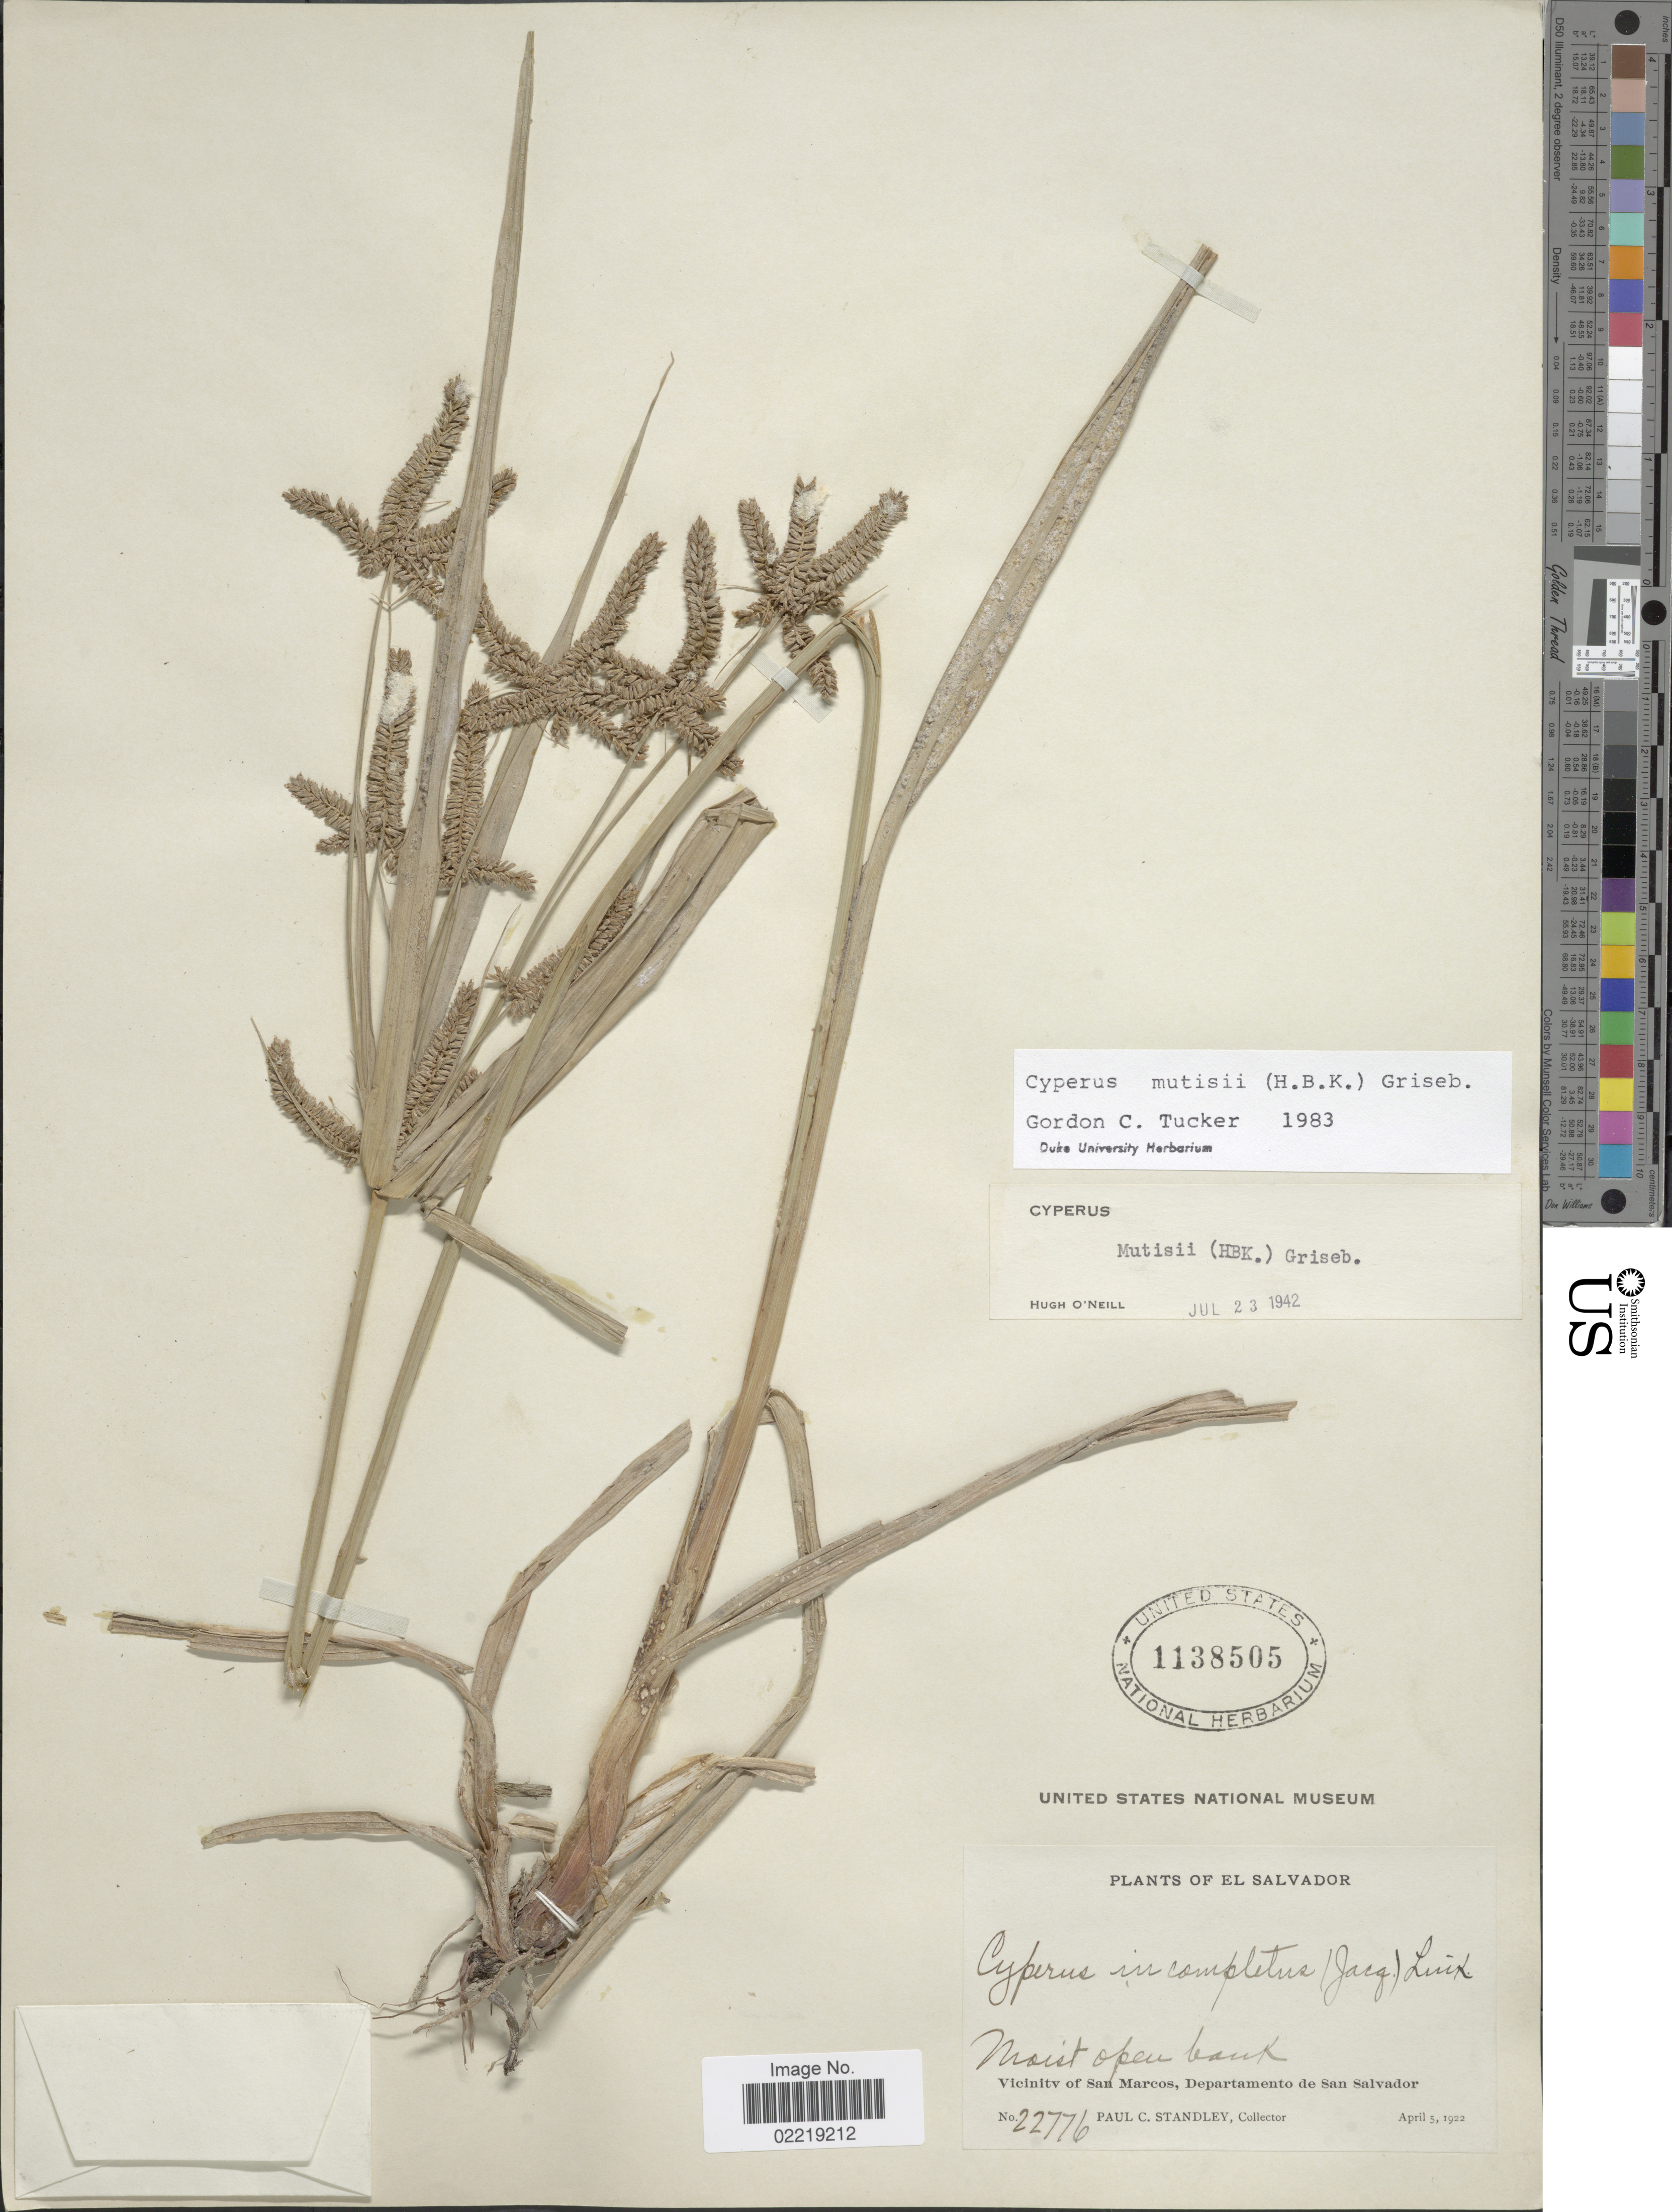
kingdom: Plantae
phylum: Tracheophyta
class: Liliopsida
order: Poales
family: Cyperaceae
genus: Cyperus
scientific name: Cyperus mutisii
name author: (Kunth) Andersson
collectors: P. C. Standley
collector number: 22776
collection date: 1922-04-05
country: El Salvador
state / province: San Salvador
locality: Vicinity of San Marcos, Departamento de San Salvador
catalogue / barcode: US 1138505